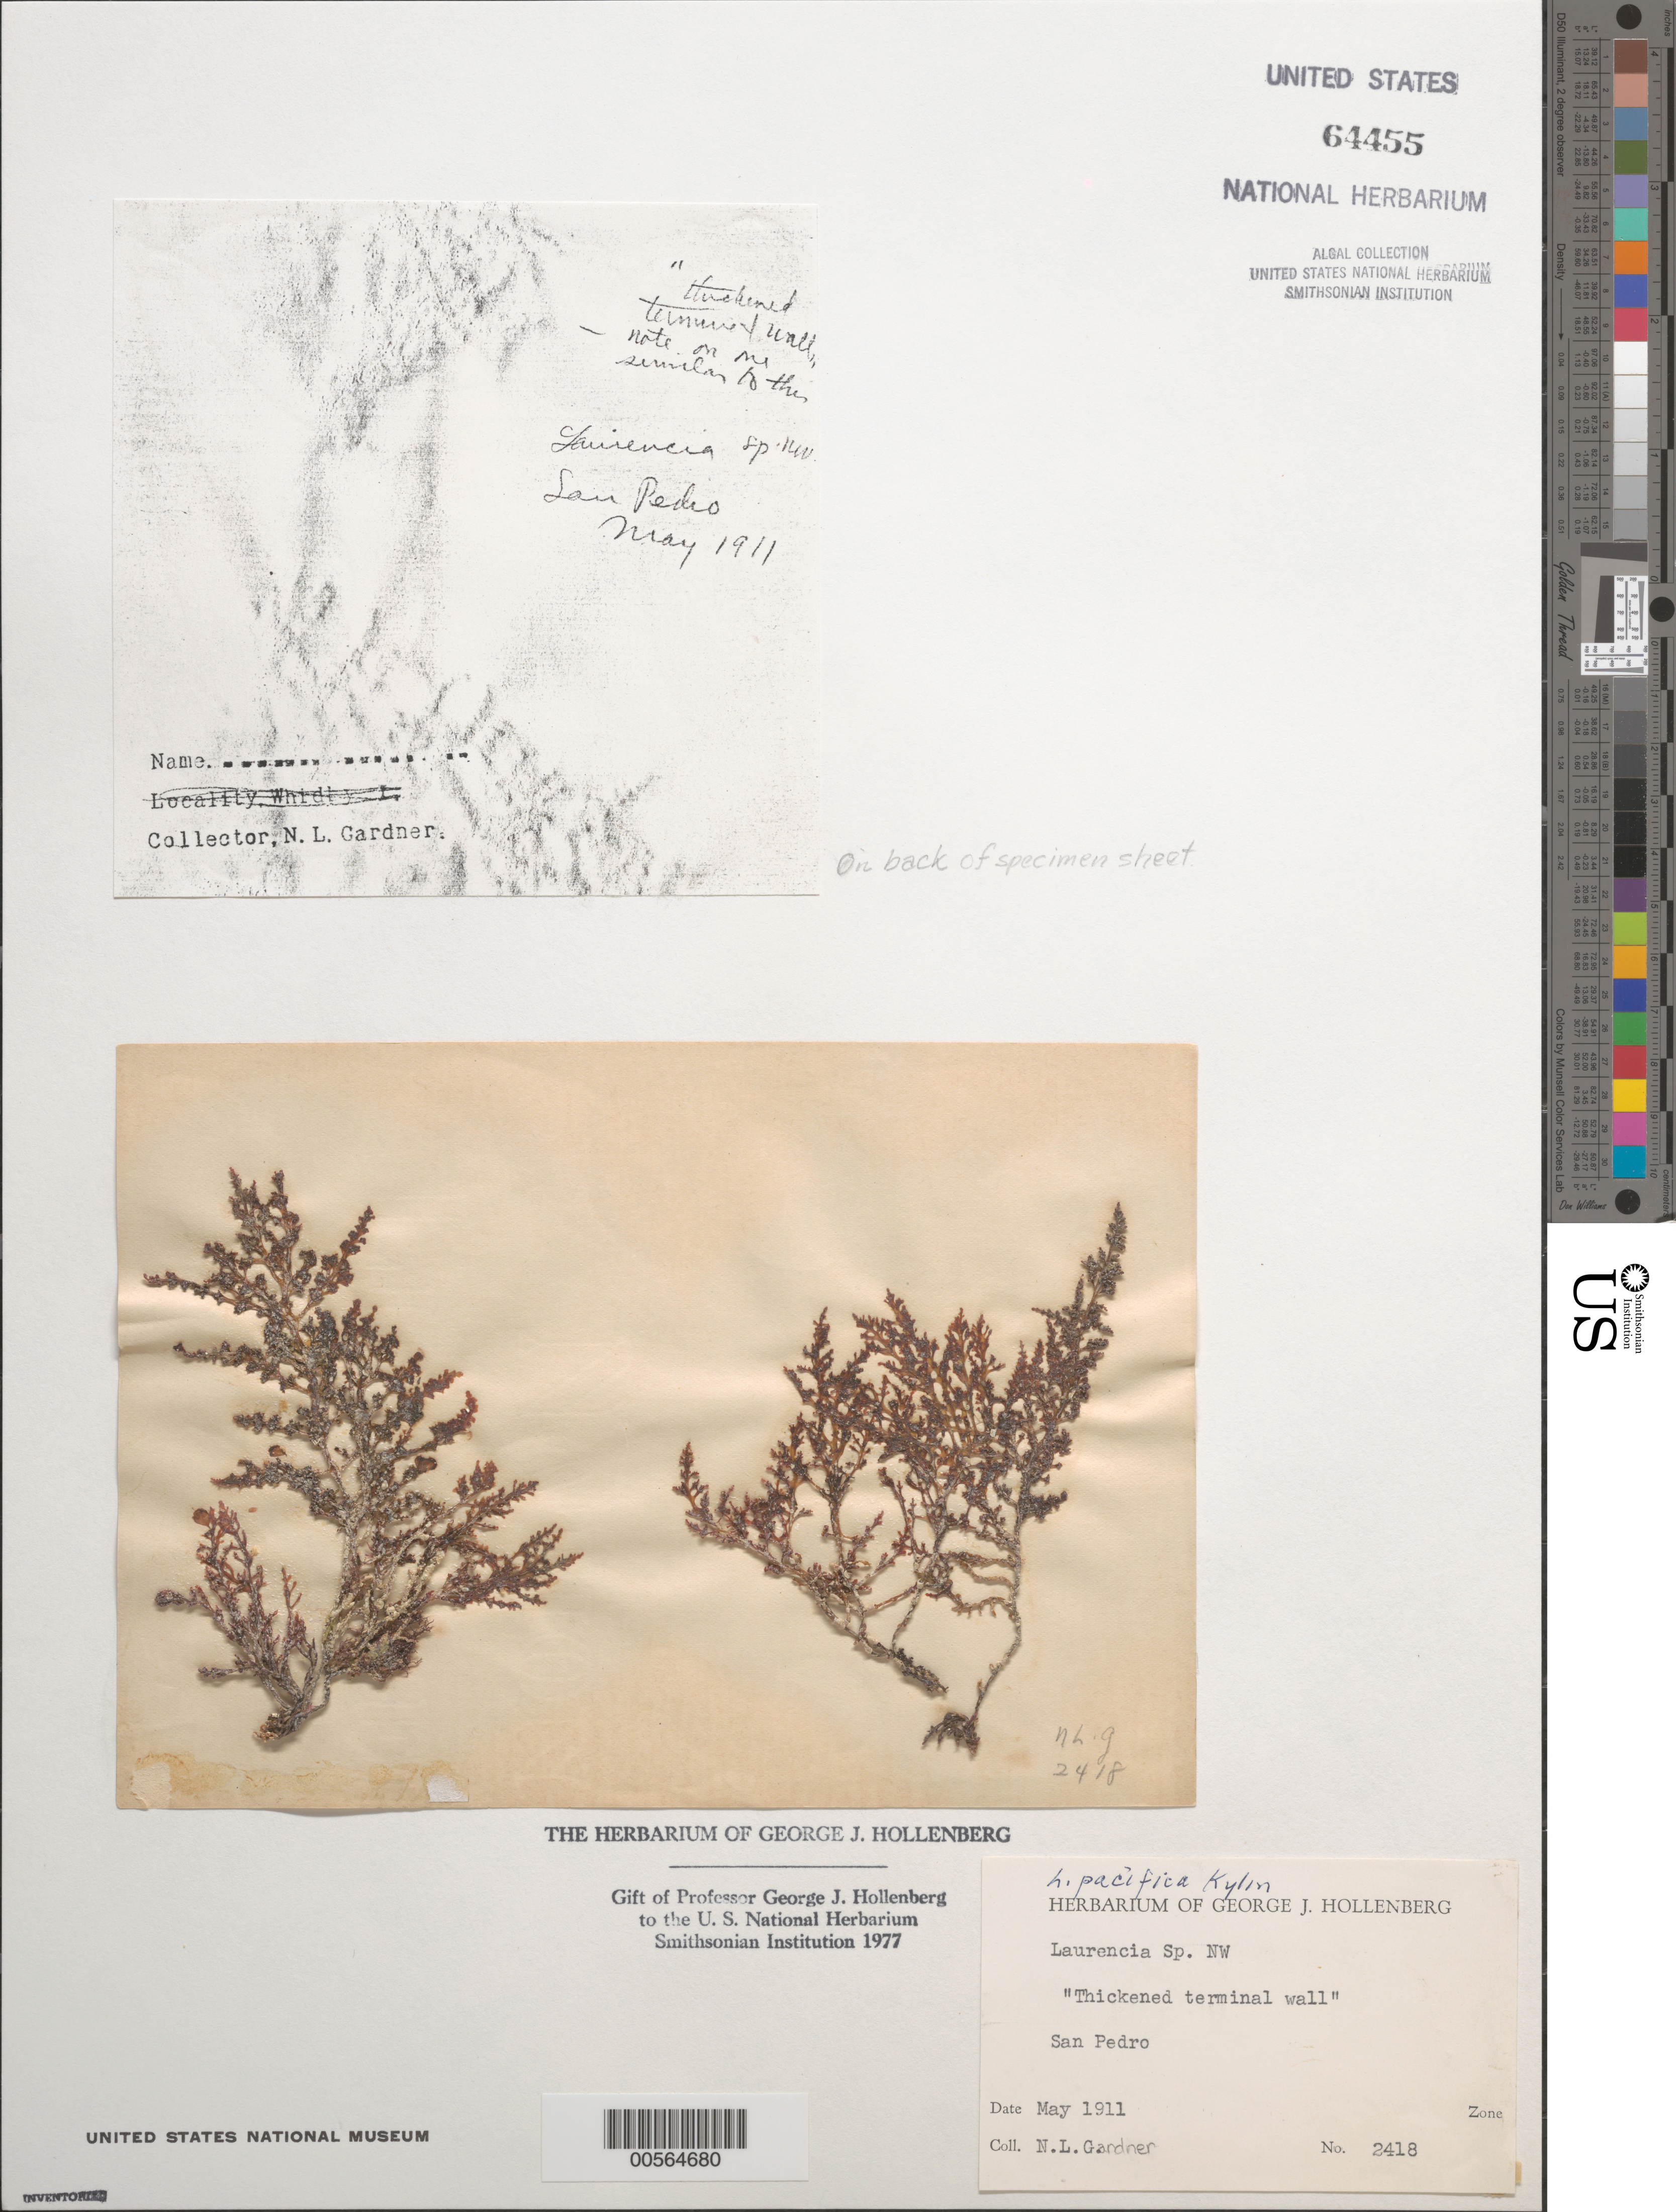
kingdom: Plantae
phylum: Rhodophyta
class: Florideophyceae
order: Ceramiales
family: Rhodomelaceae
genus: Laurencia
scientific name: Laurencia pacifica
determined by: Hollenberg, George J.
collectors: N. Gardner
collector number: NLG 2418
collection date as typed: May 1911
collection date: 1911-05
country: United States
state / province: California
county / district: Los Angeles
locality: San Pedro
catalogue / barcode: US 64455